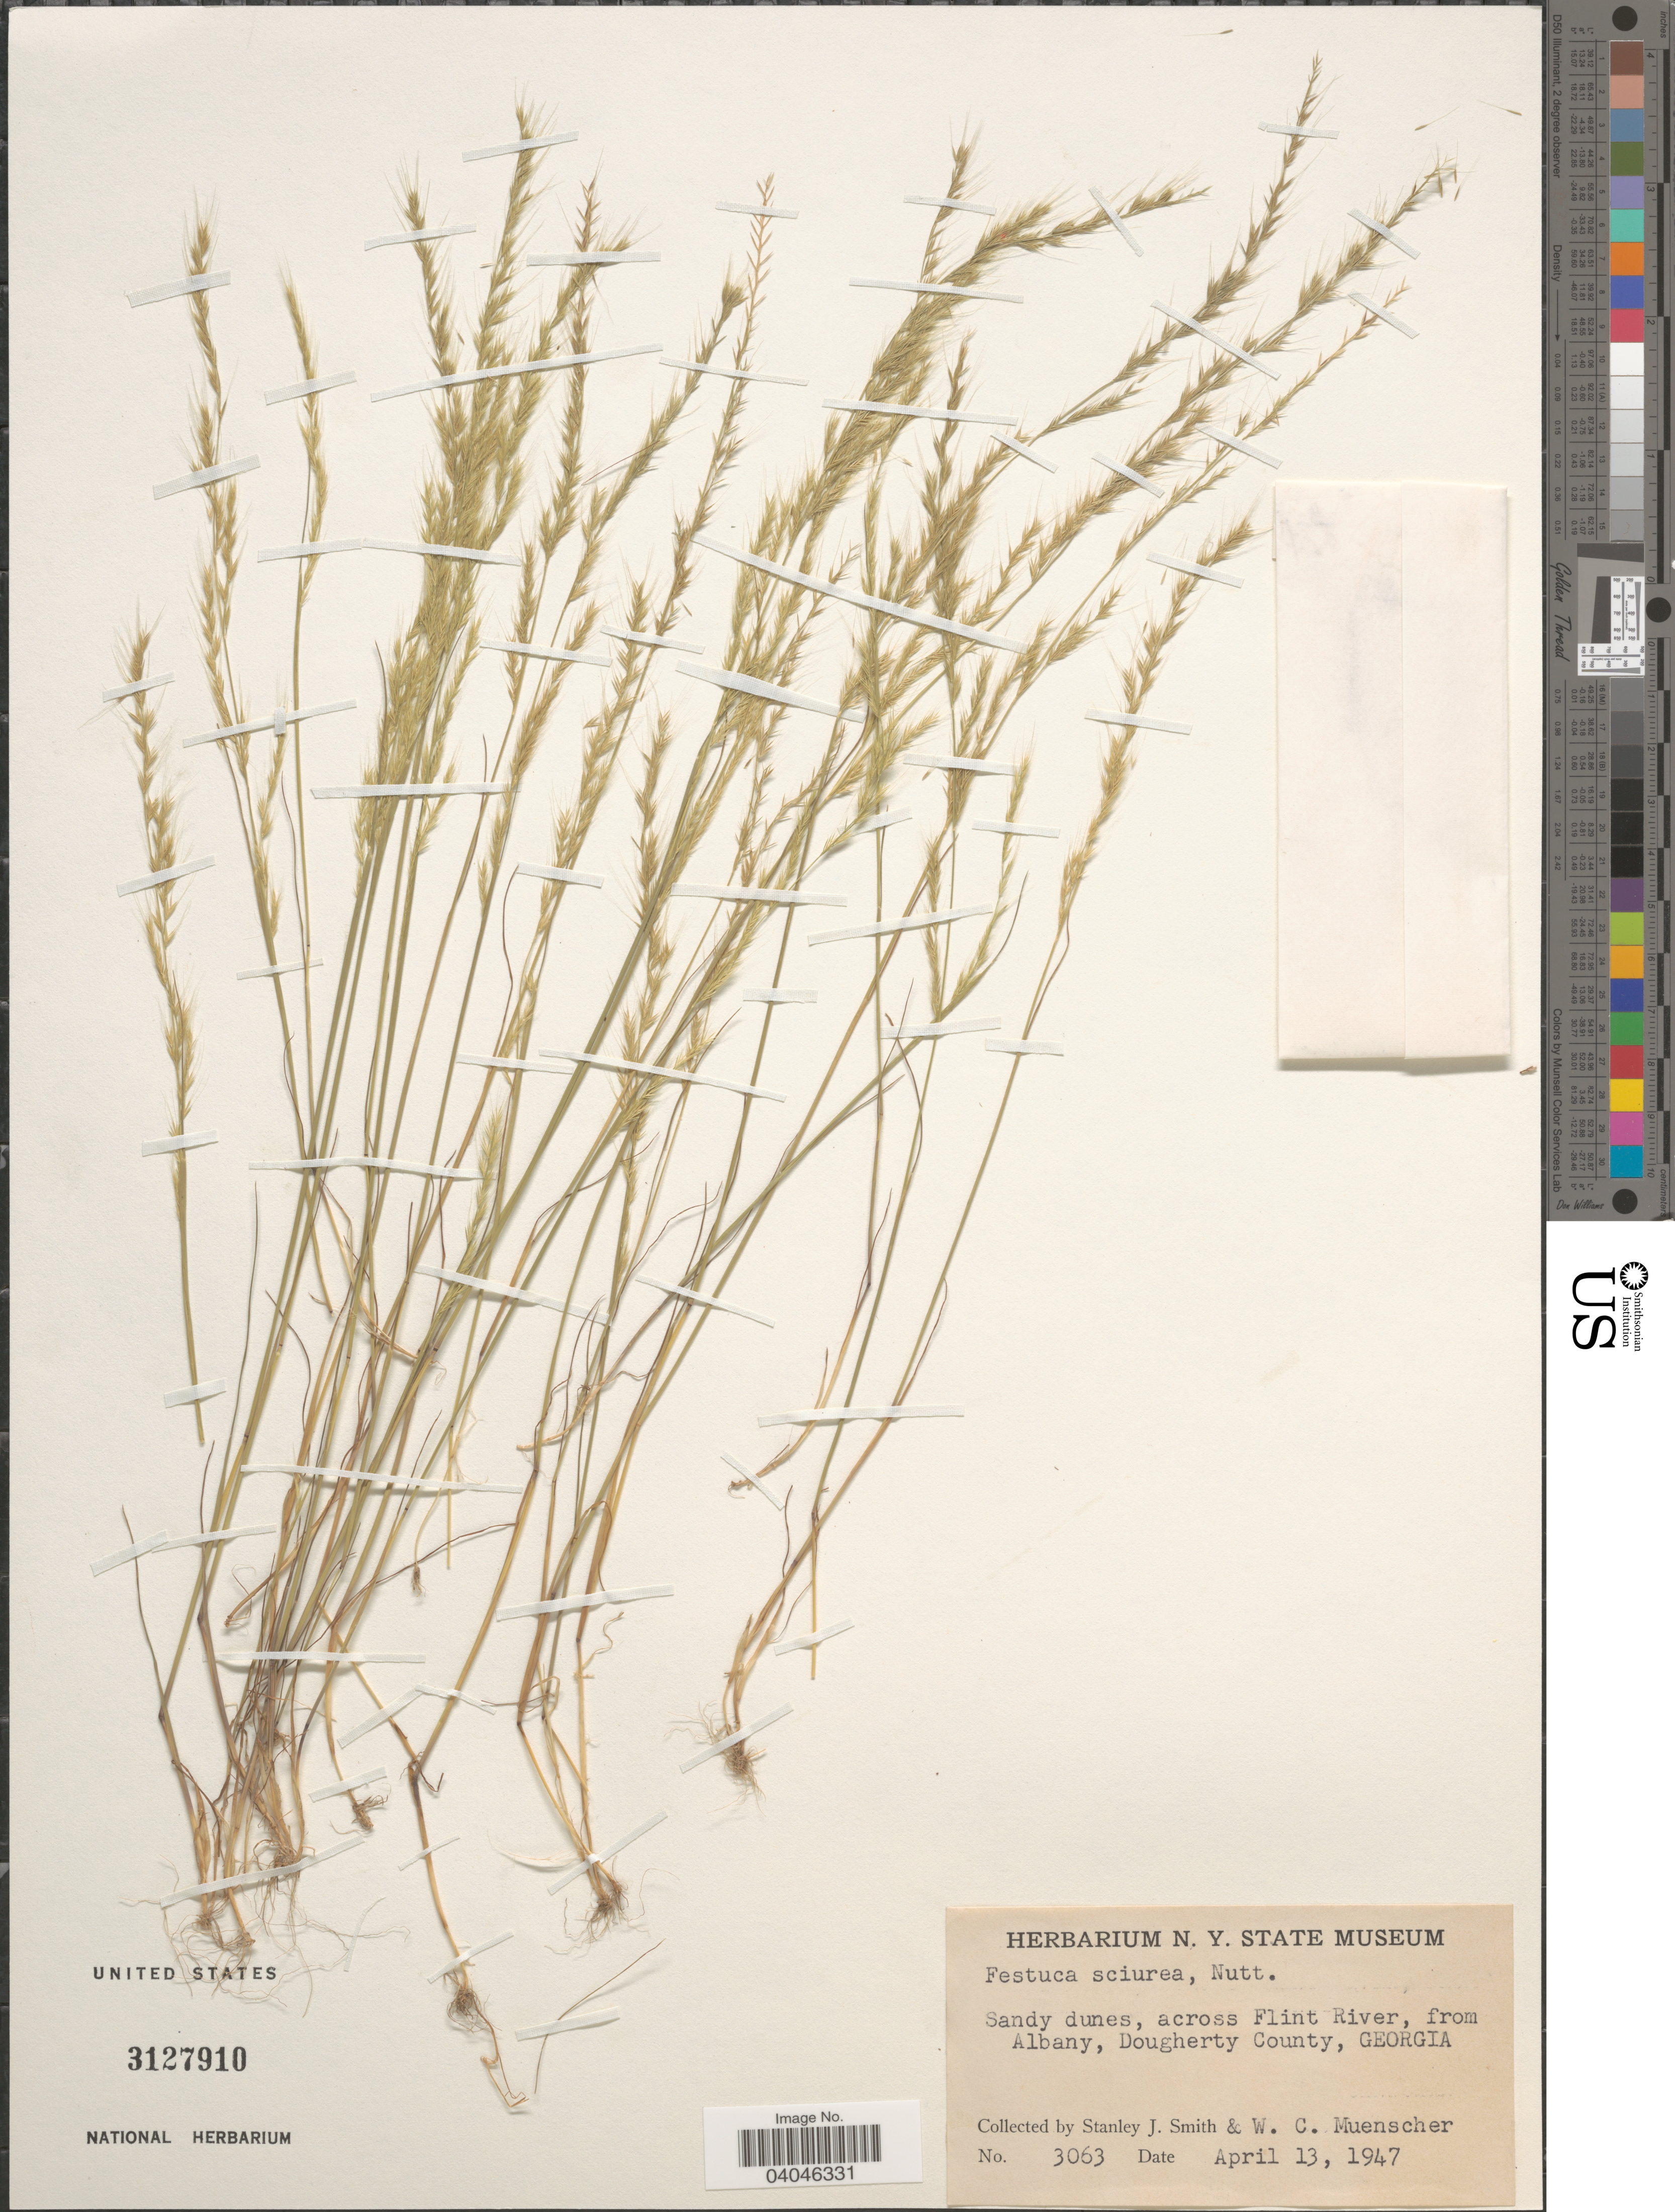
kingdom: Plantae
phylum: Tracheophyta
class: Liliopsida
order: Poales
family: Poaceae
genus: Festuca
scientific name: Festuca sciurea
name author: Nutt.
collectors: S. Smith & W. Muenscher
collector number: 3063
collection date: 1947-04-13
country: United States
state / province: Georgia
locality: Across Flint River, from Albany, Dougherty County.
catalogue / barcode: US 3127910